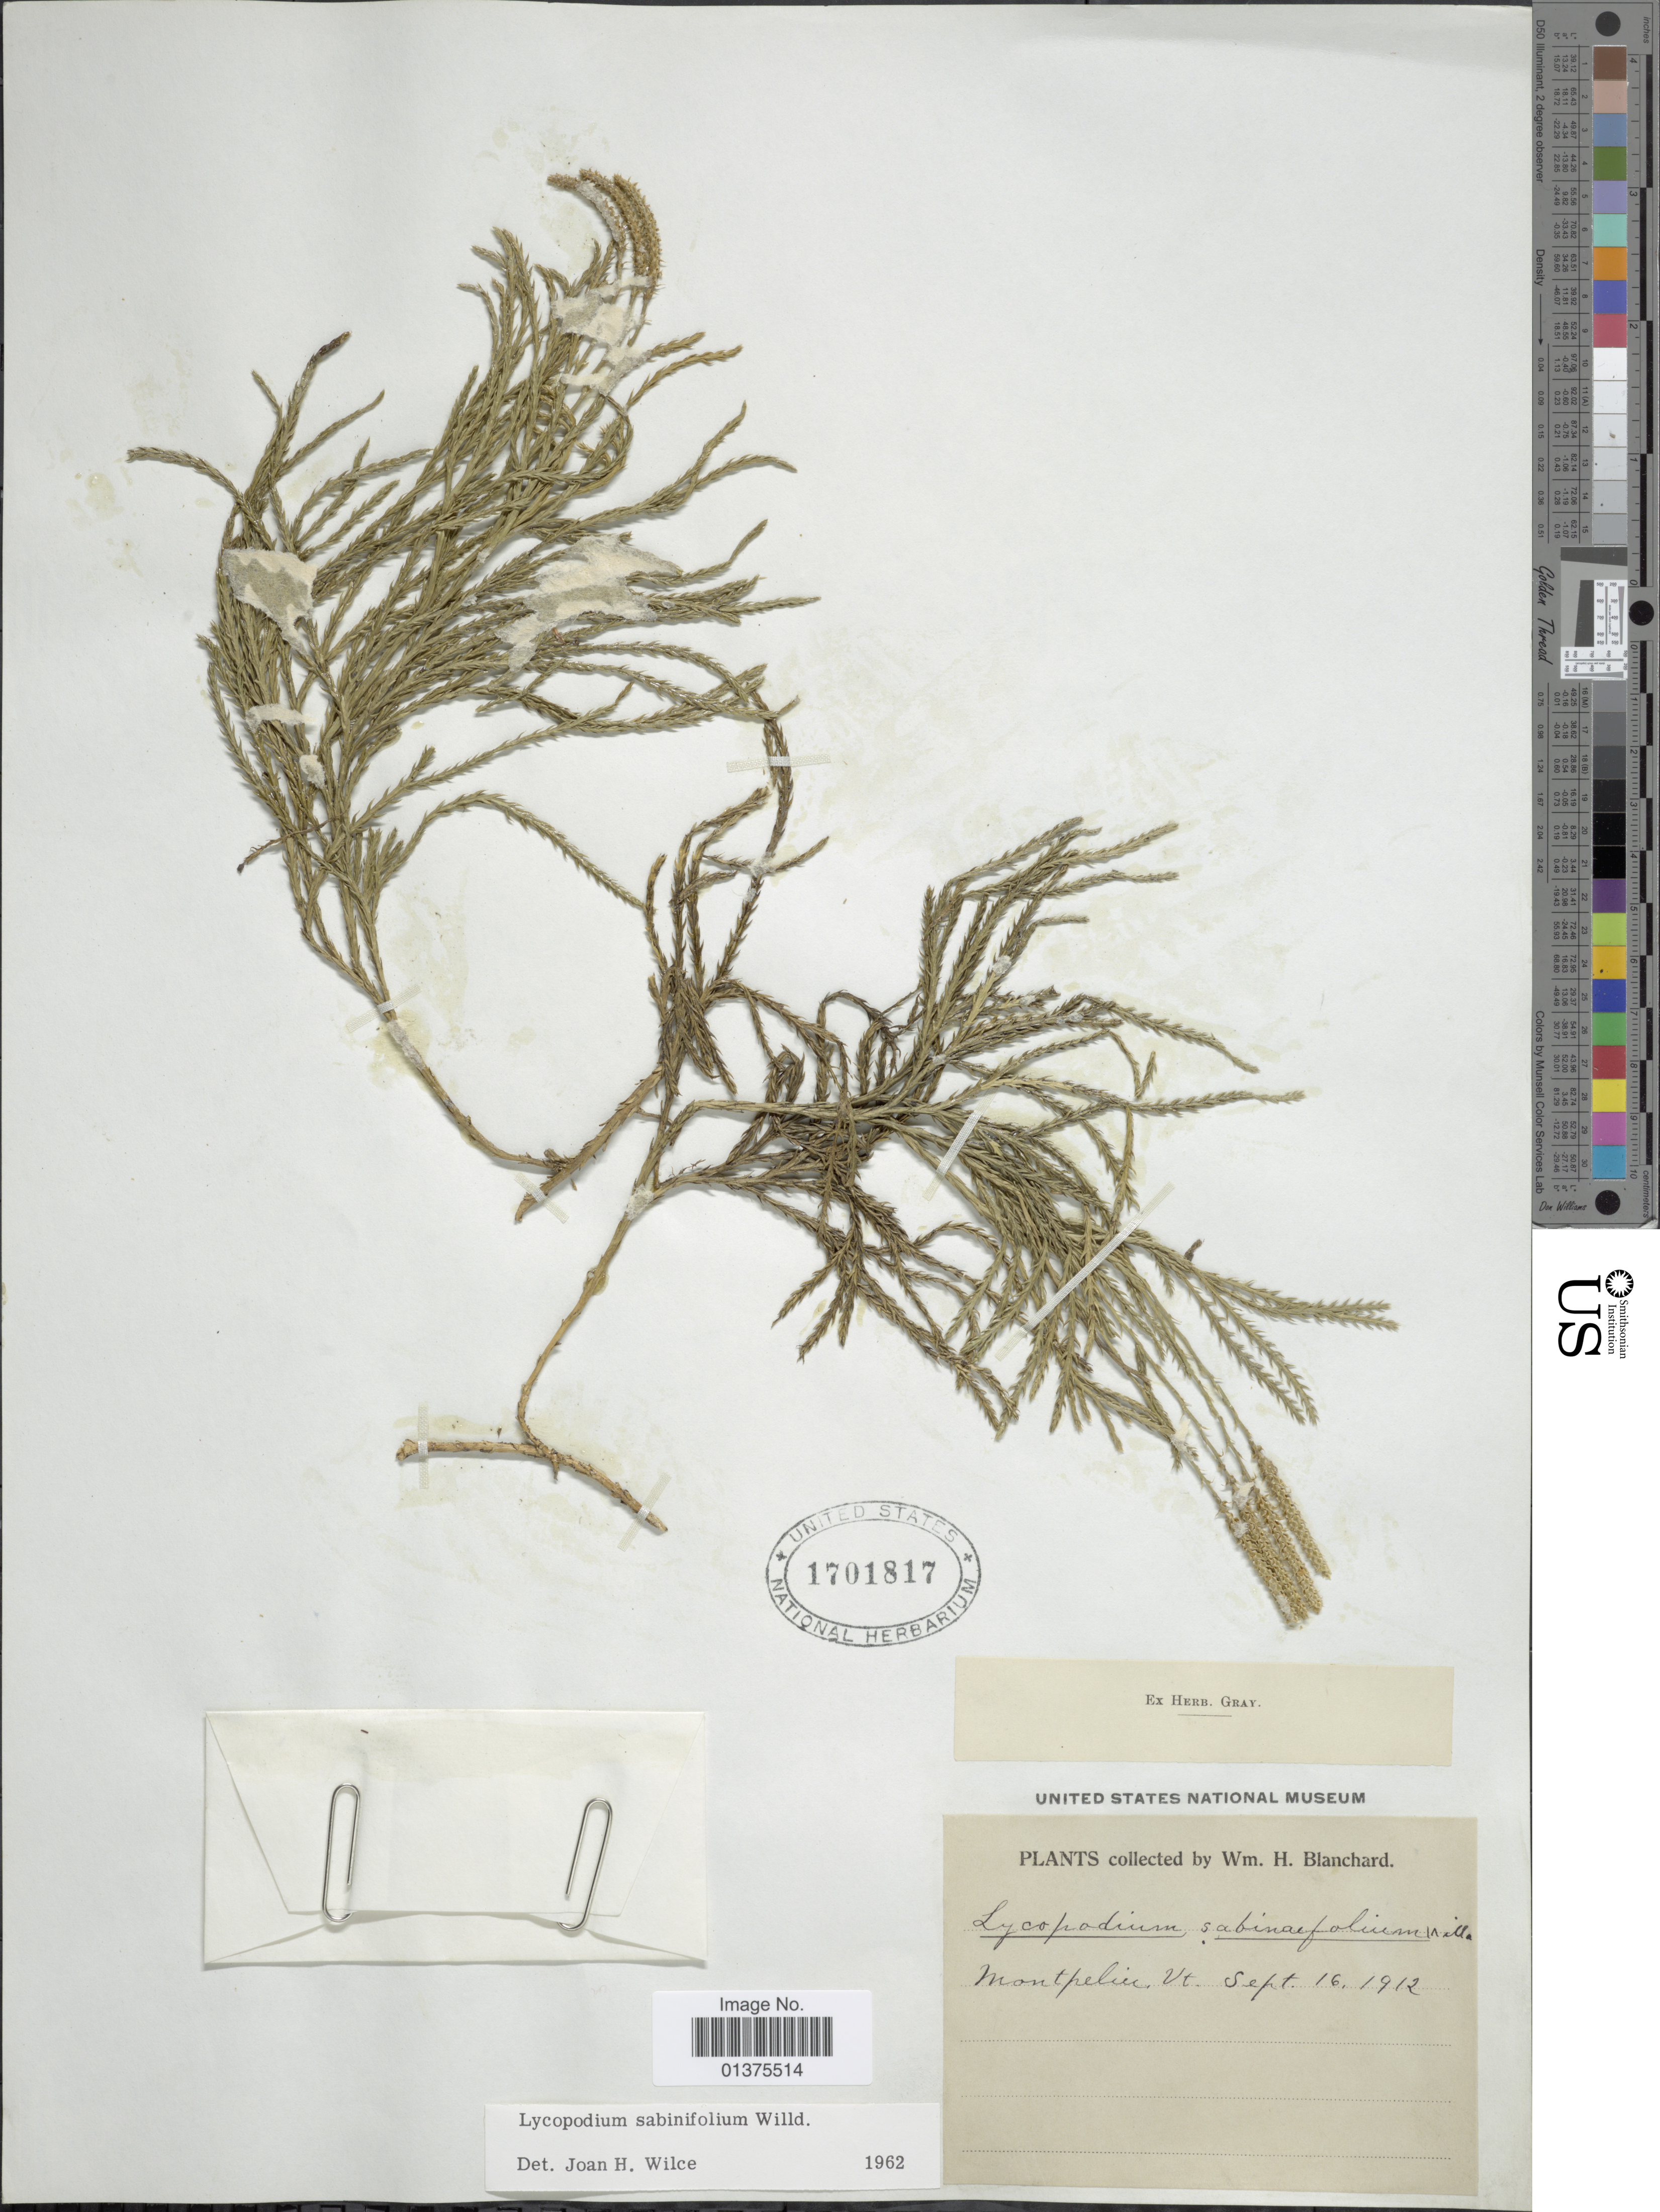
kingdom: Plantae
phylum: Tracheophyta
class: Lycopodiopsida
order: Lycopodiales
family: Lycopodiaceae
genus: Diphasiastrum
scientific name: Diphasiastrum x sabinifolium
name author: (Willd.) Holub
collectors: W. H. Blanchard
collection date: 1912-09-16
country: United States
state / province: Vermont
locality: Montpelier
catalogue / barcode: US 1701817